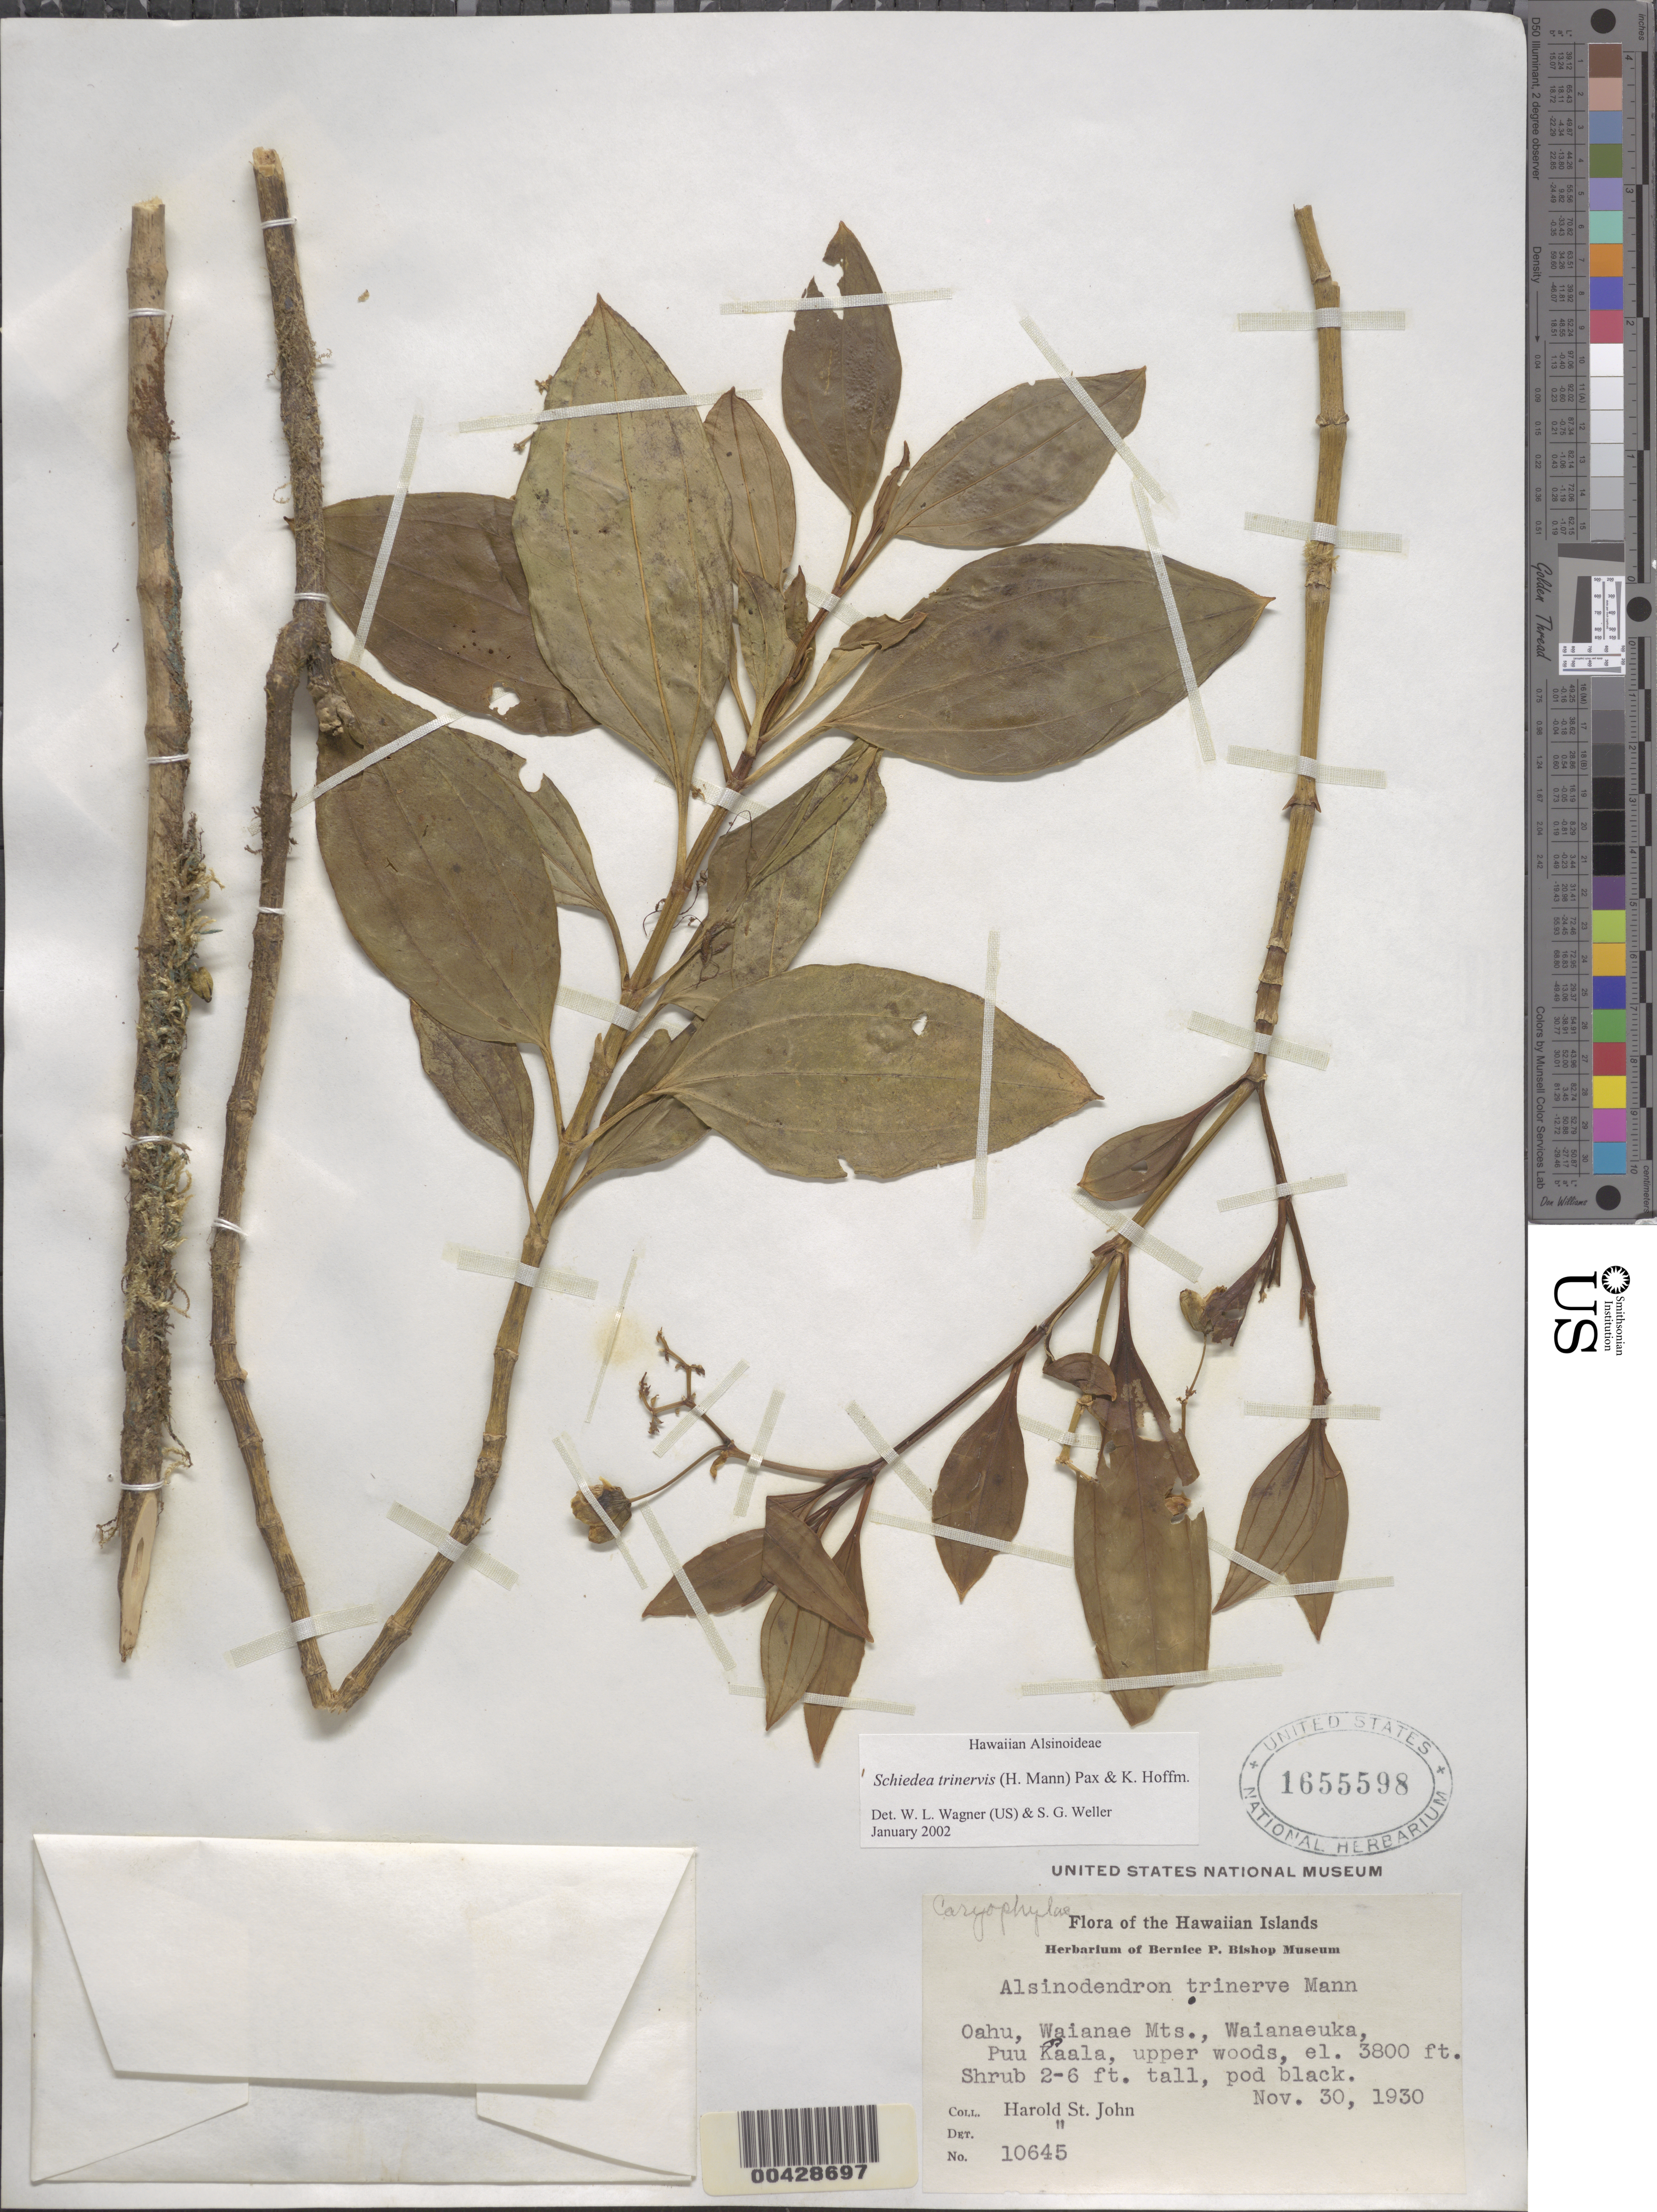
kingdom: Plantae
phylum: Tracheophyta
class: Magnoliopsida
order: Caryophyllales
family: Caryophyllaceae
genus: Schiedea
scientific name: Schiedea trinervis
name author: (H. Mann) Pax & K. Hoffm.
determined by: Wagner, W. L.; Weller, Stephen G.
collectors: H. St. John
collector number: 10645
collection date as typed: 30 Nov 1930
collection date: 1930-11-30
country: United States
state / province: Hawaii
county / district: Honolulu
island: Oahu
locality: Waianae Mountains, Puu Kaala, Waianae Uka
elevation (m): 12467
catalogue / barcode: US 1655598